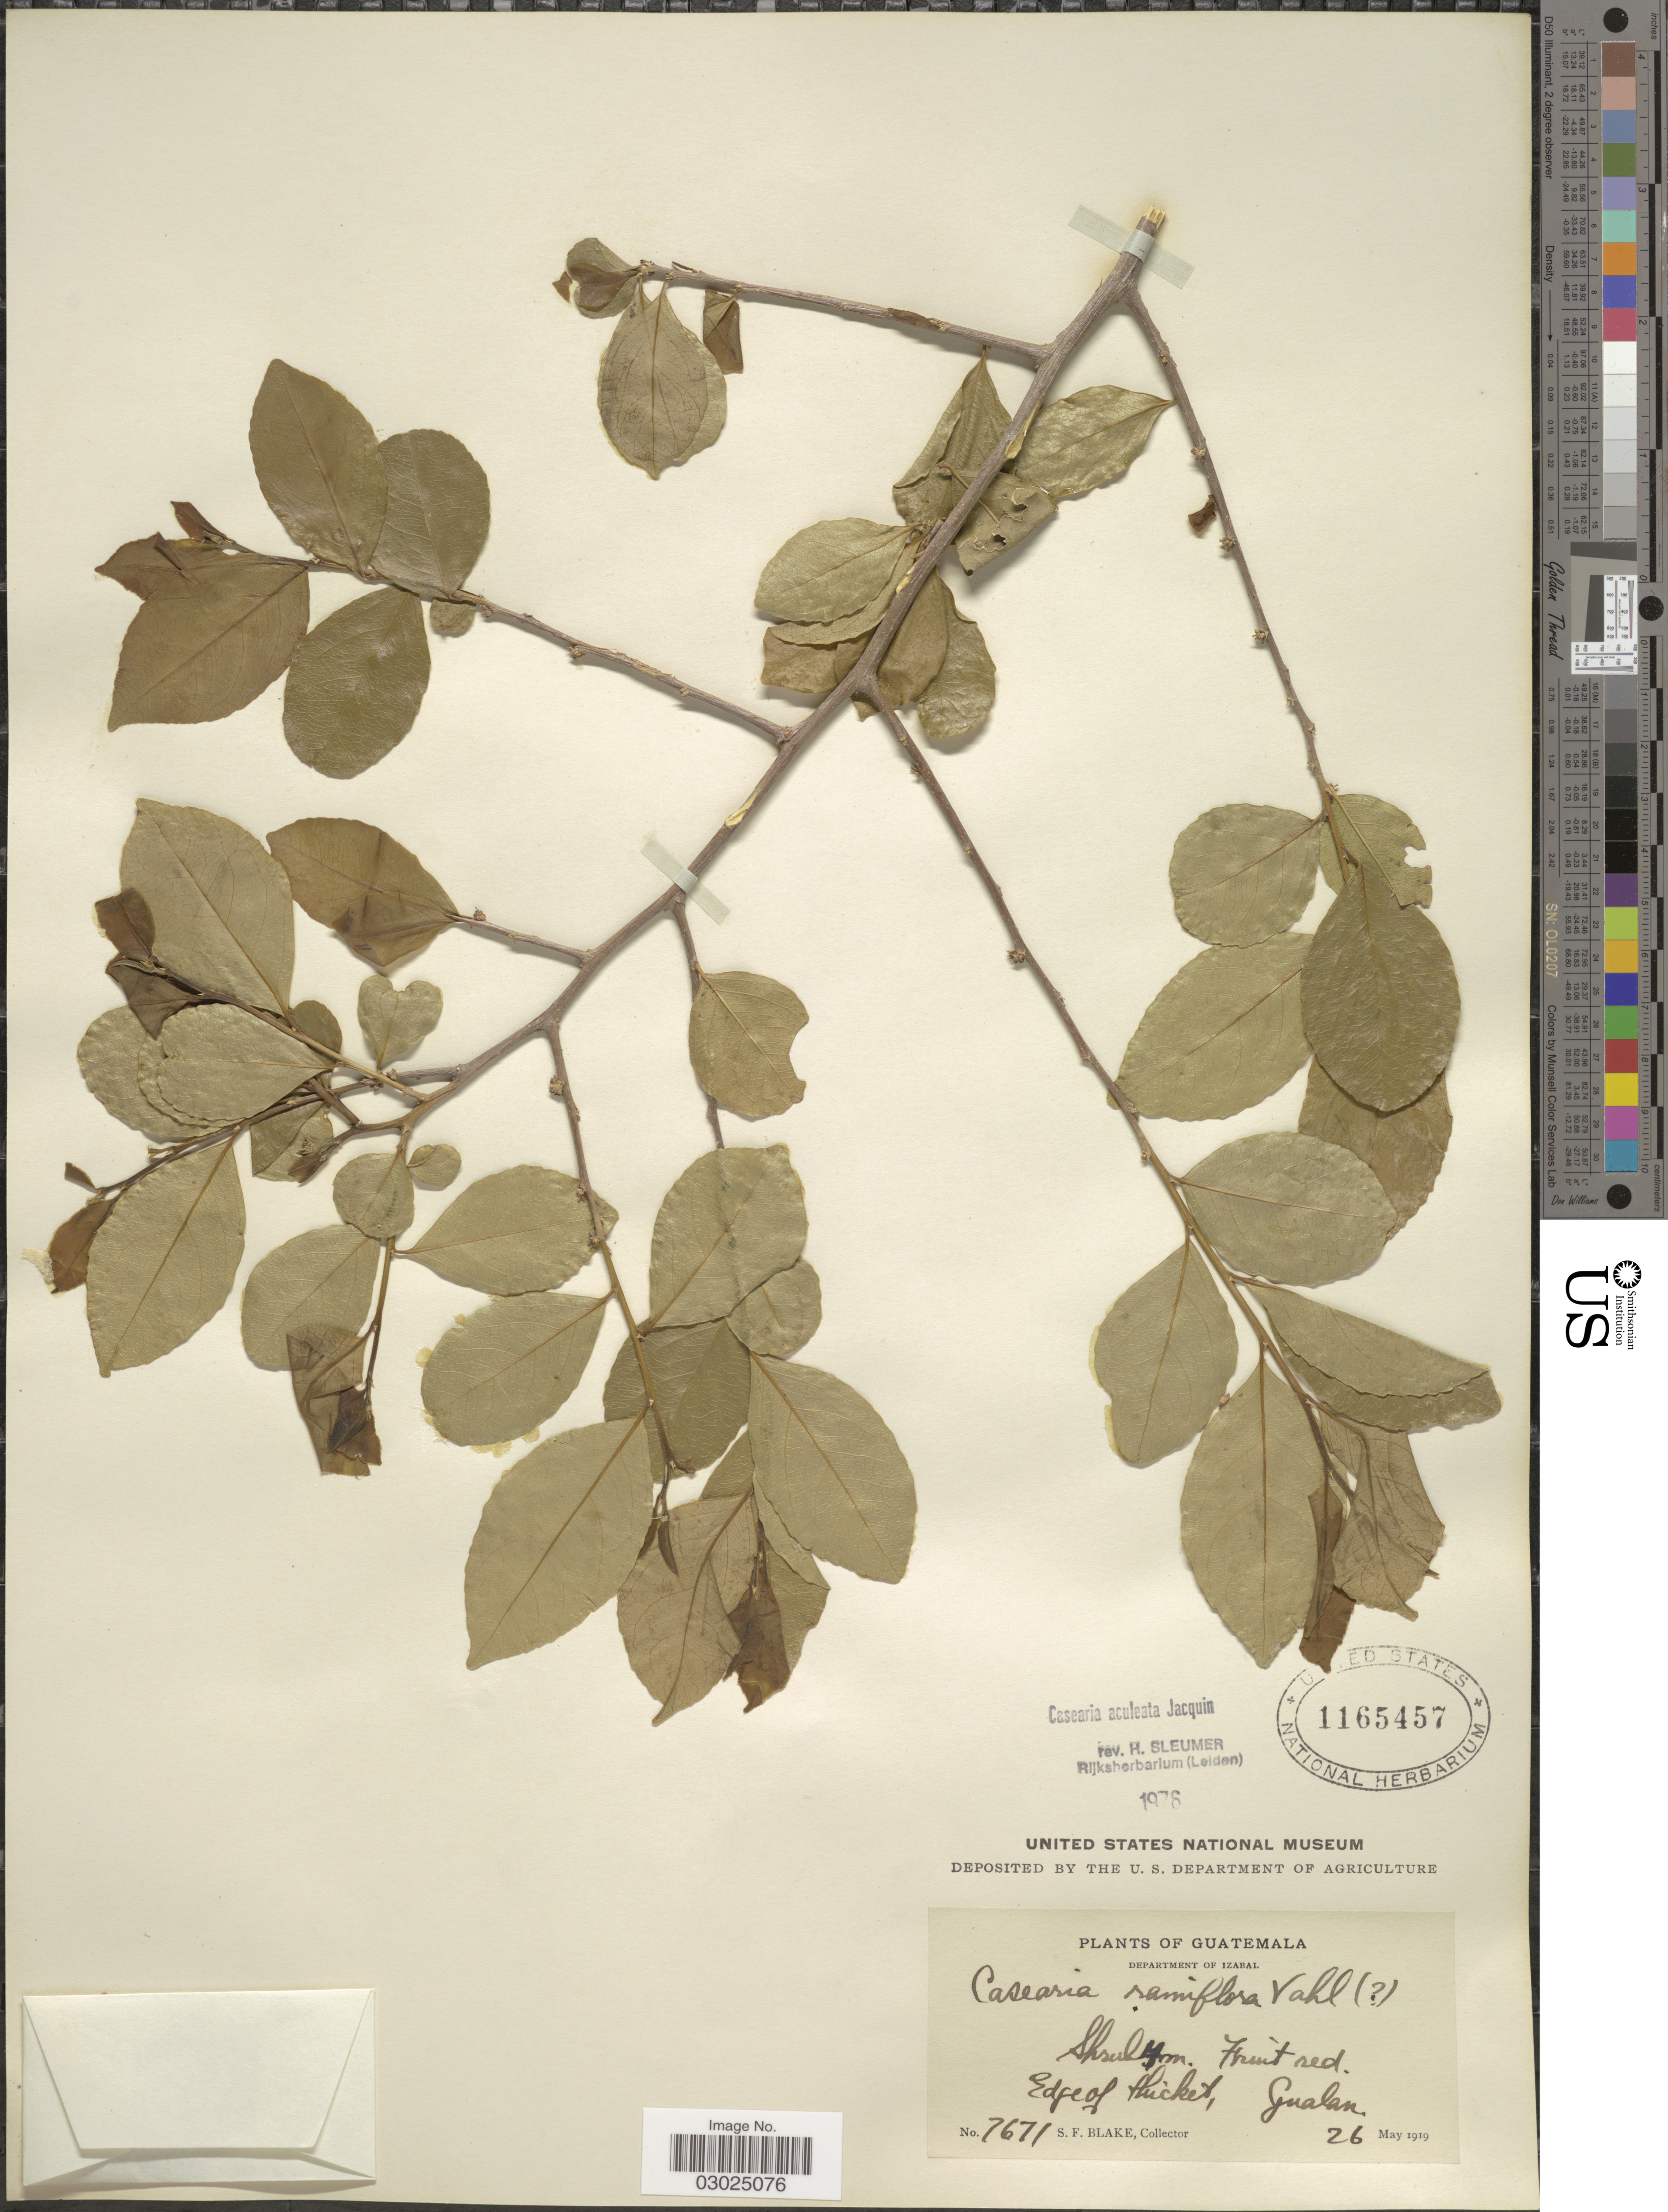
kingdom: Plantae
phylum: Tracheophyta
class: Magnoliopsida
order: Malpighiales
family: Salicaceae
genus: Casearia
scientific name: Casearia aculeata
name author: Jacq.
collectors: S. Blake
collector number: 7671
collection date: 1919-05-26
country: Guatemala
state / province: Izabal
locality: Department of Izabal. Gualan.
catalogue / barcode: US 1165457